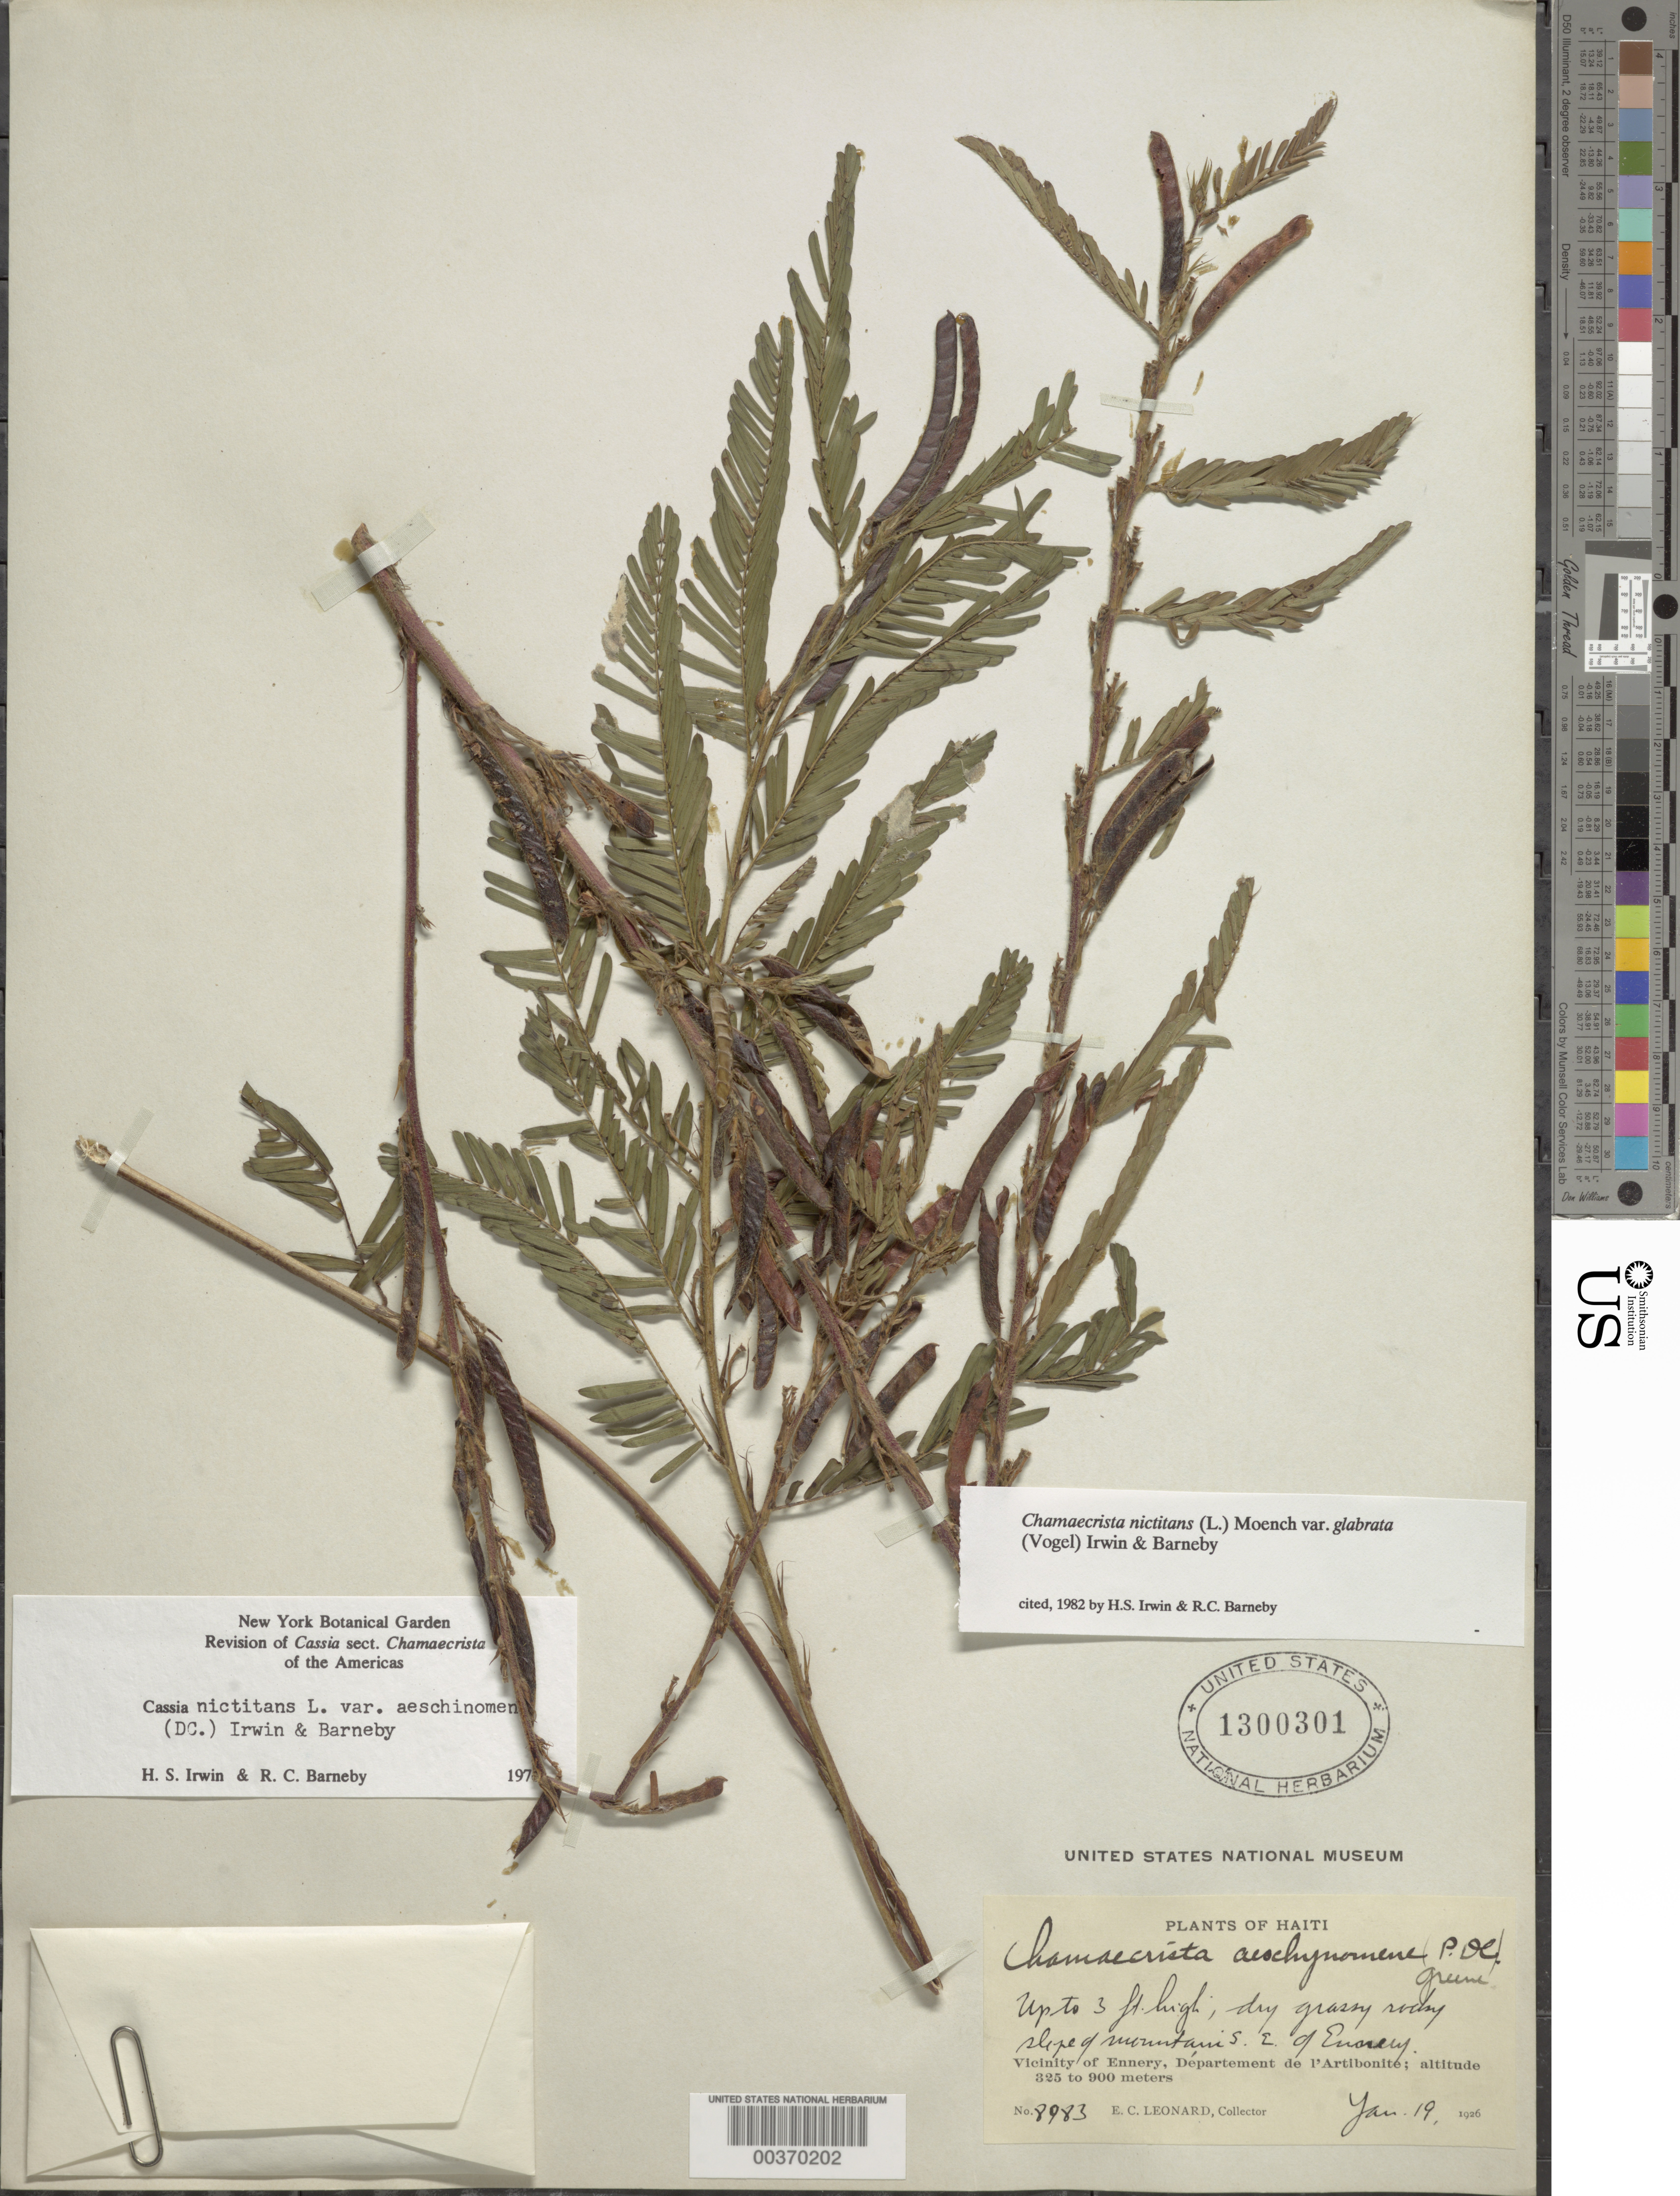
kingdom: Plantae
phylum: Tracheophyta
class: Magnoliopsida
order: Fabales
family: Fabaceae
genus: Chamaecrista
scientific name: Chamaecrista nictitans var. glabrata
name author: (Vogel) H.S. Irwin & Barneby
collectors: E. C. Leonard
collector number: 8983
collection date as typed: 19 Jan 1926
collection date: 1926-01-19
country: Haiti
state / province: Artibonite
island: Hispaniola Island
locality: Slope of mountains e of ennery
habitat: Dry grassy rocky slope of mountain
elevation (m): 325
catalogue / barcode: US 1300301